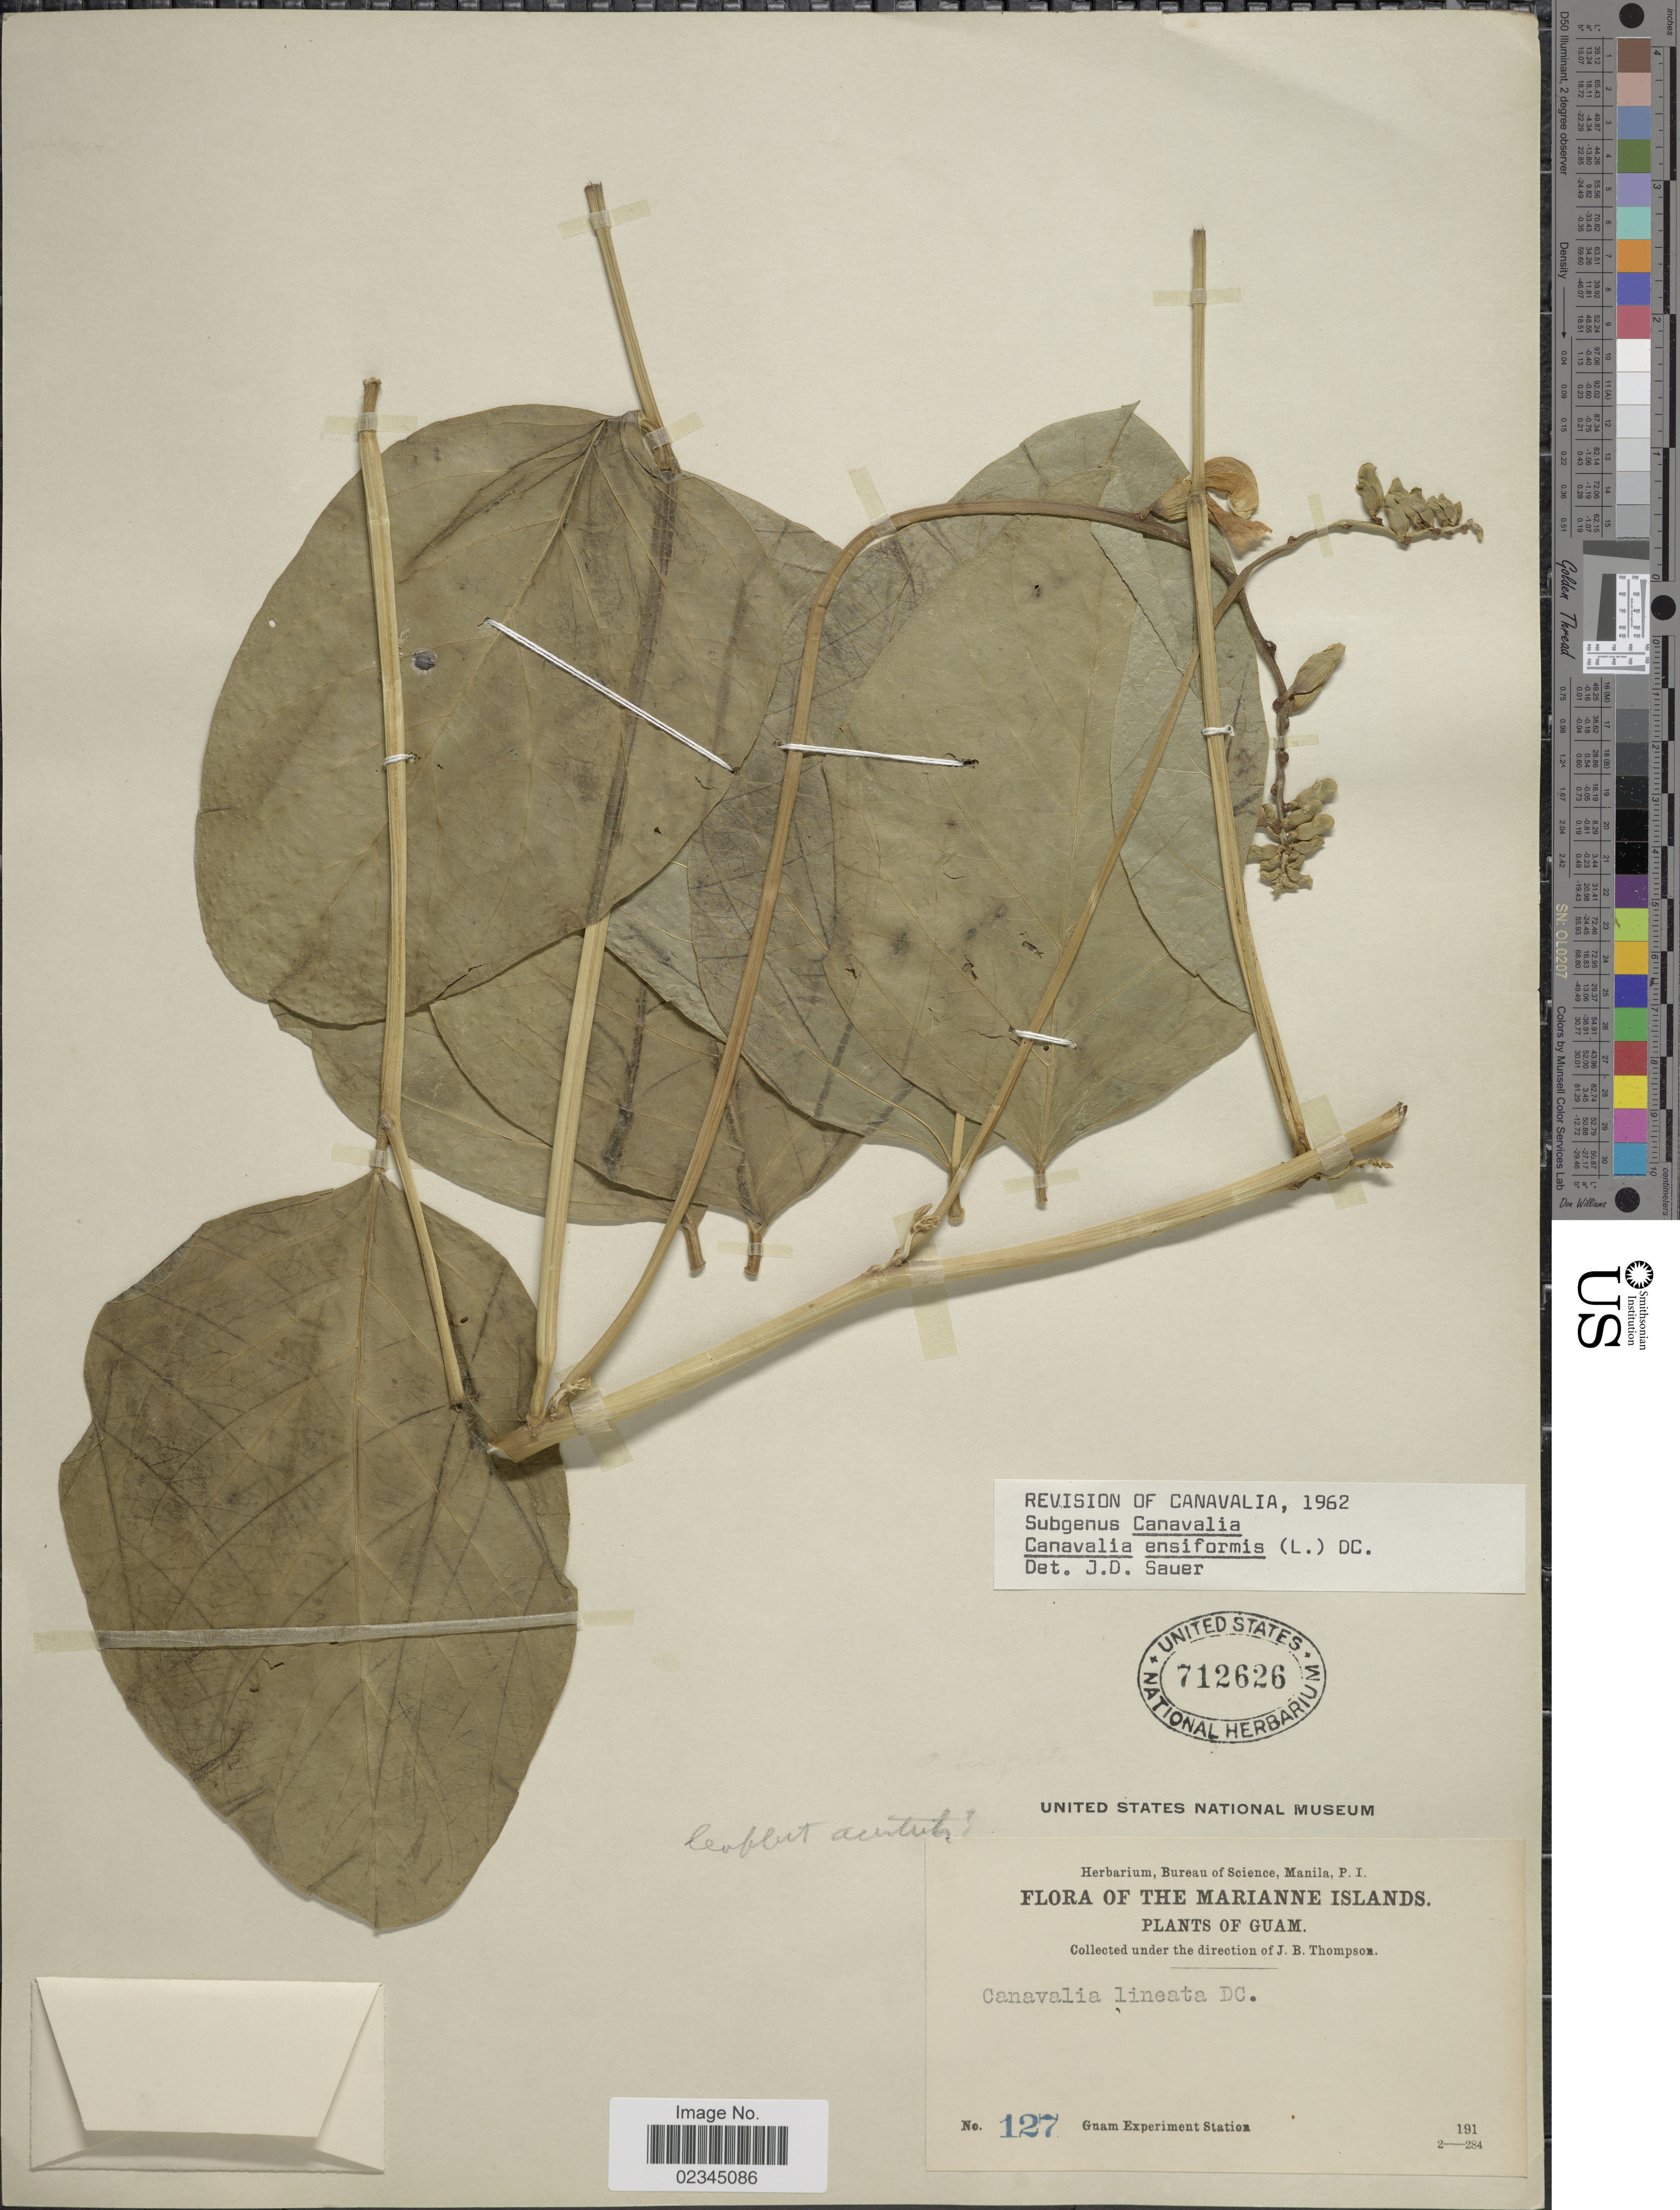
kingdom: Plantae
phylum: Tracheophyta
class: Magnoliopsida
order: Fabales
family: Fabaceae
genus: Canavalia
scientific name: Canavalia ensiformis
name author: (L.) DC.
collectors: Guam Exp. Sta.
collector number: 127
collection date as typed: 191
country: Guam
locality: Marianne Islands, Guam.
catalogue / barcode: US 712626